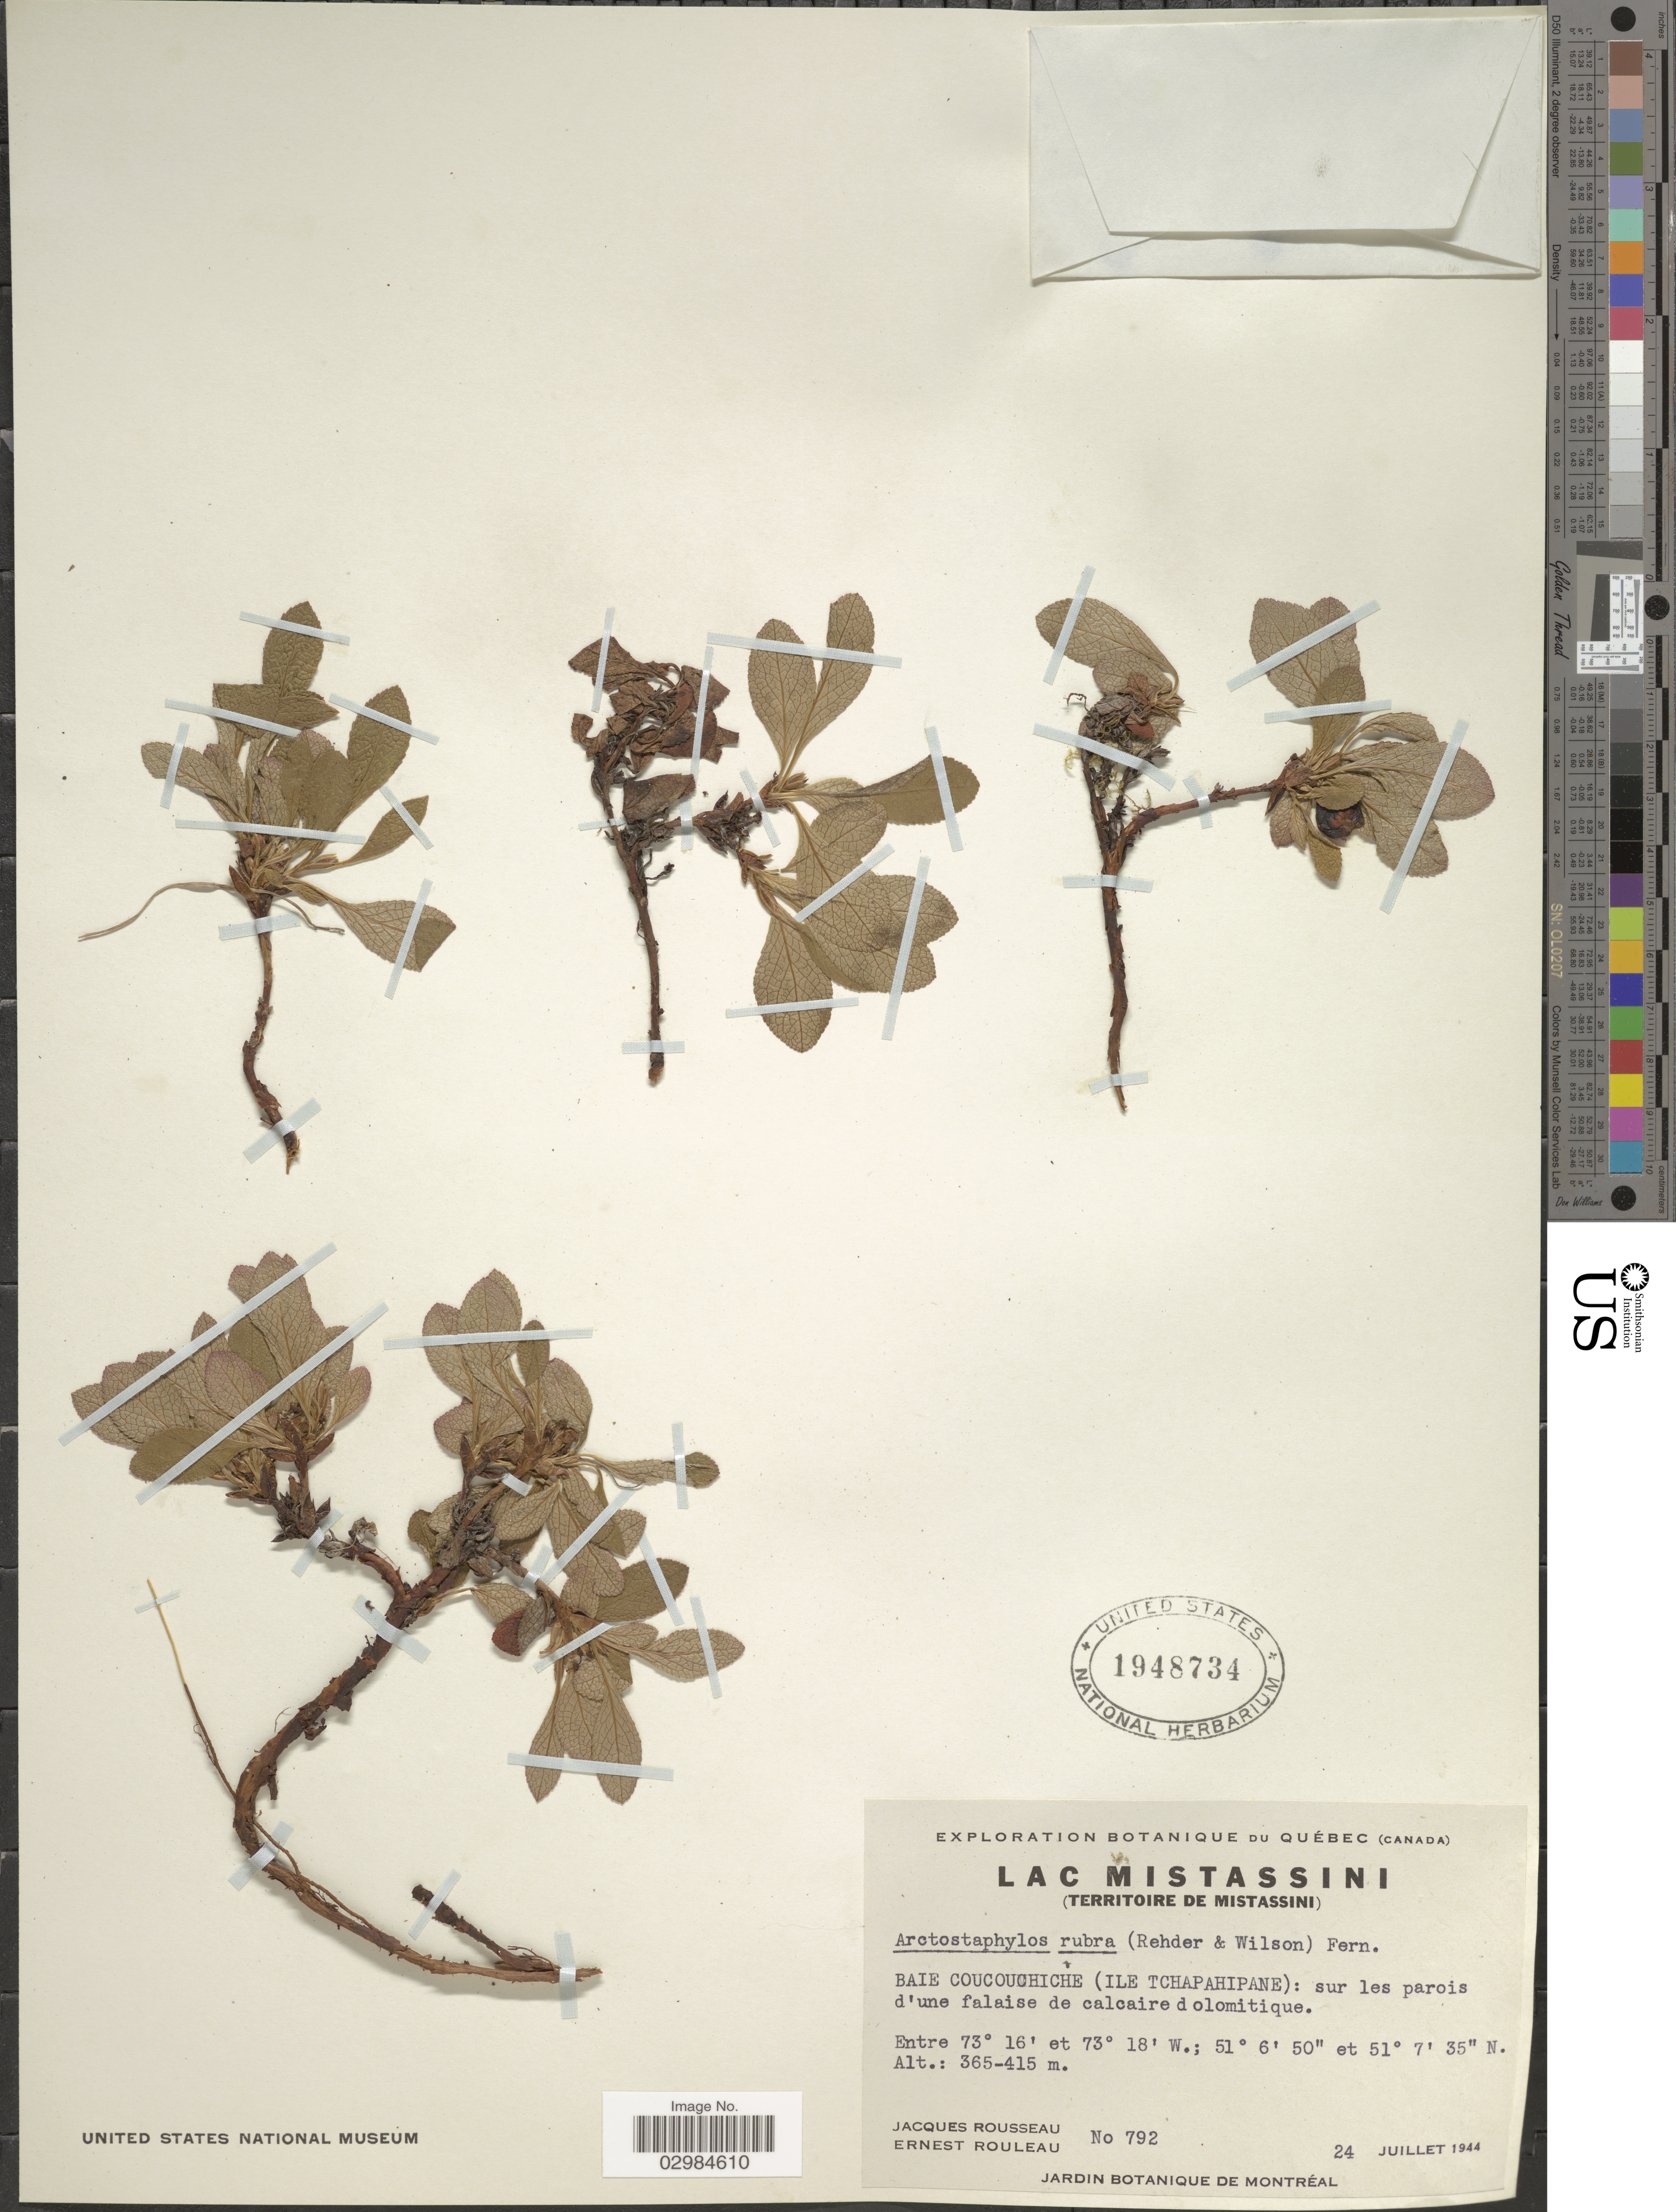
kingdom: Plantae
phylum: Tracheophyta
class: Magnoliopsida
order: Ericales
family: Ericaceae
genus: Arctostaphylos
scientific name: Arctostaphylos rubra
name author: (Rehder & E.H. Wilson) Fernald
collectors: J. Rousseau & J. Rouleau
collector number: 792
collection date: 1944-07-24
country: Canada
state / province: Quebec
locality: Lac Mistassini (Territoire de Mistassini). Baie Coucouchiche (Ile Tchapahipane).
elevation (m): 365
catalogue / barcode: US 1948734